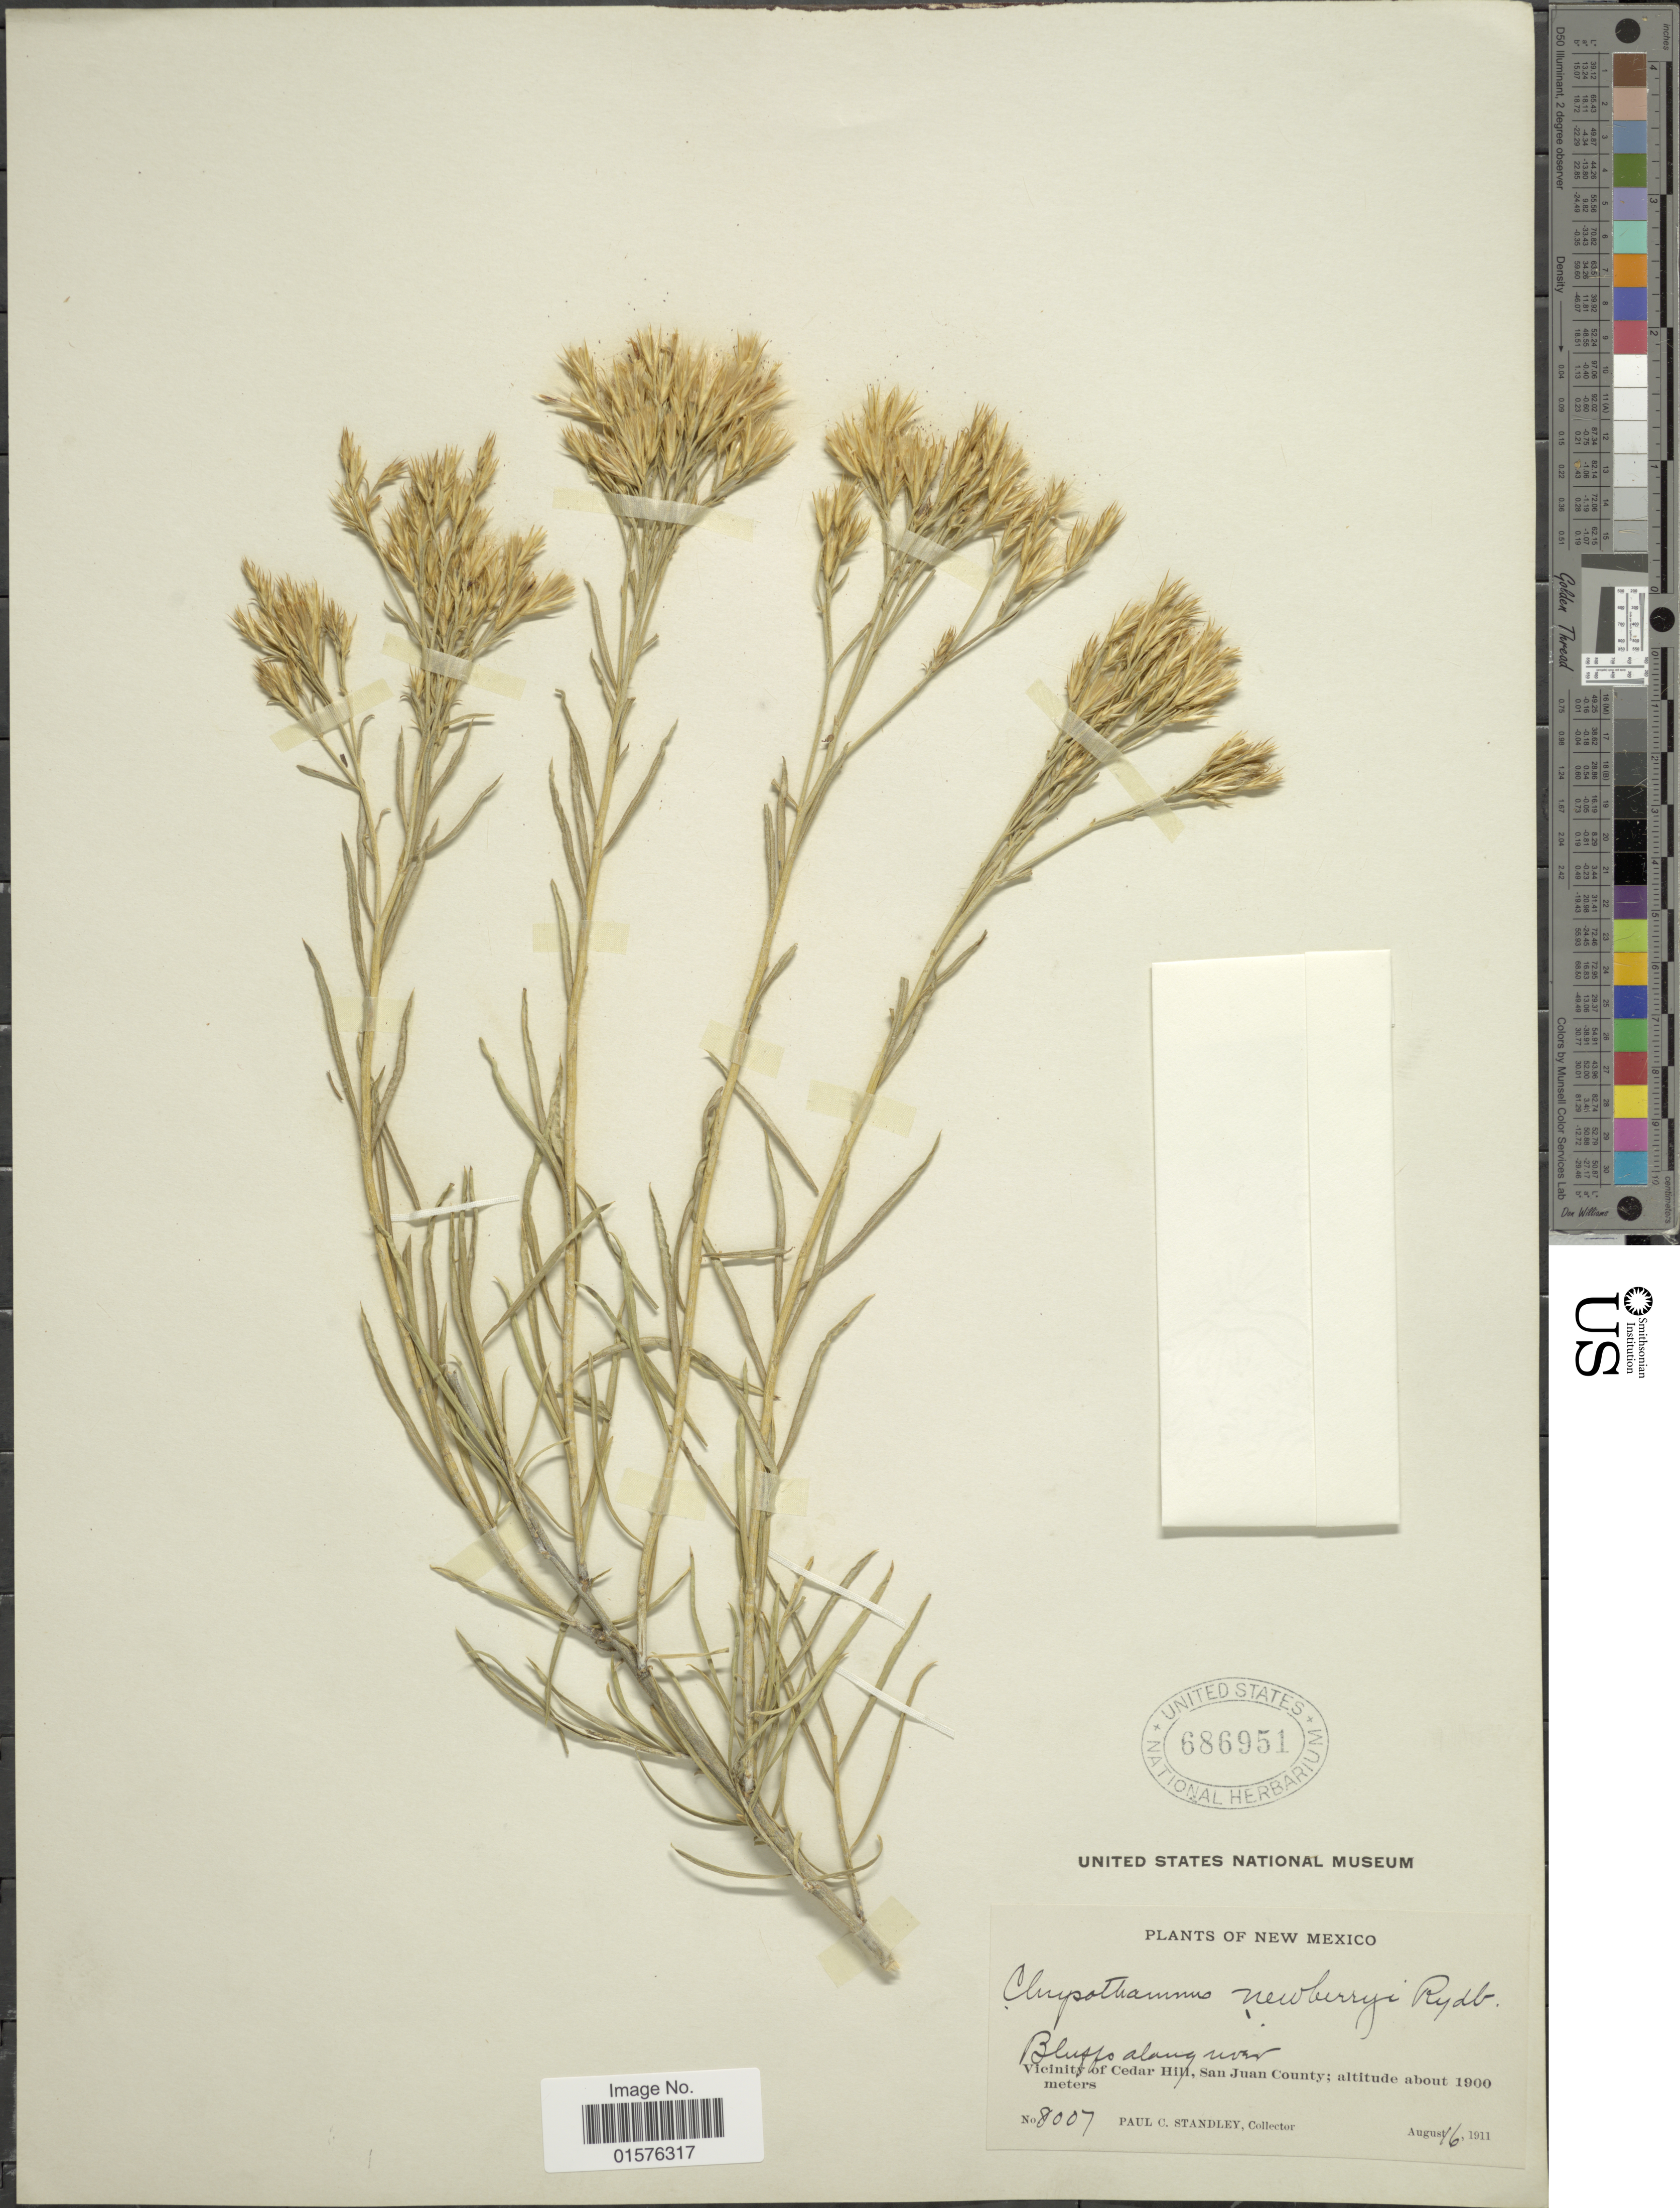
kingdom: Plantae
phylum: Tracheophyta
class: Magnoliopsida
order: Asterales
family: Asteraceae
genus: Ericameria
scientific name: Ericameria parryi var. attenuata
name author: (M.E. Jones) G.L. Nesom & G.I. Baird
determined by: Urbatsch, Lowell E., Curator (LSU), Louisiana State University (UNITED STATES)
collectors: P. C. Standley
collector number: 8007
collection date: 1911-08-16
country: United States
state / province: New Mexico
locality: Bluffs along near, vicinity of Cedar Hill, San Juan County.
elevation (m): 1900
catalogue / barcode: US 686951